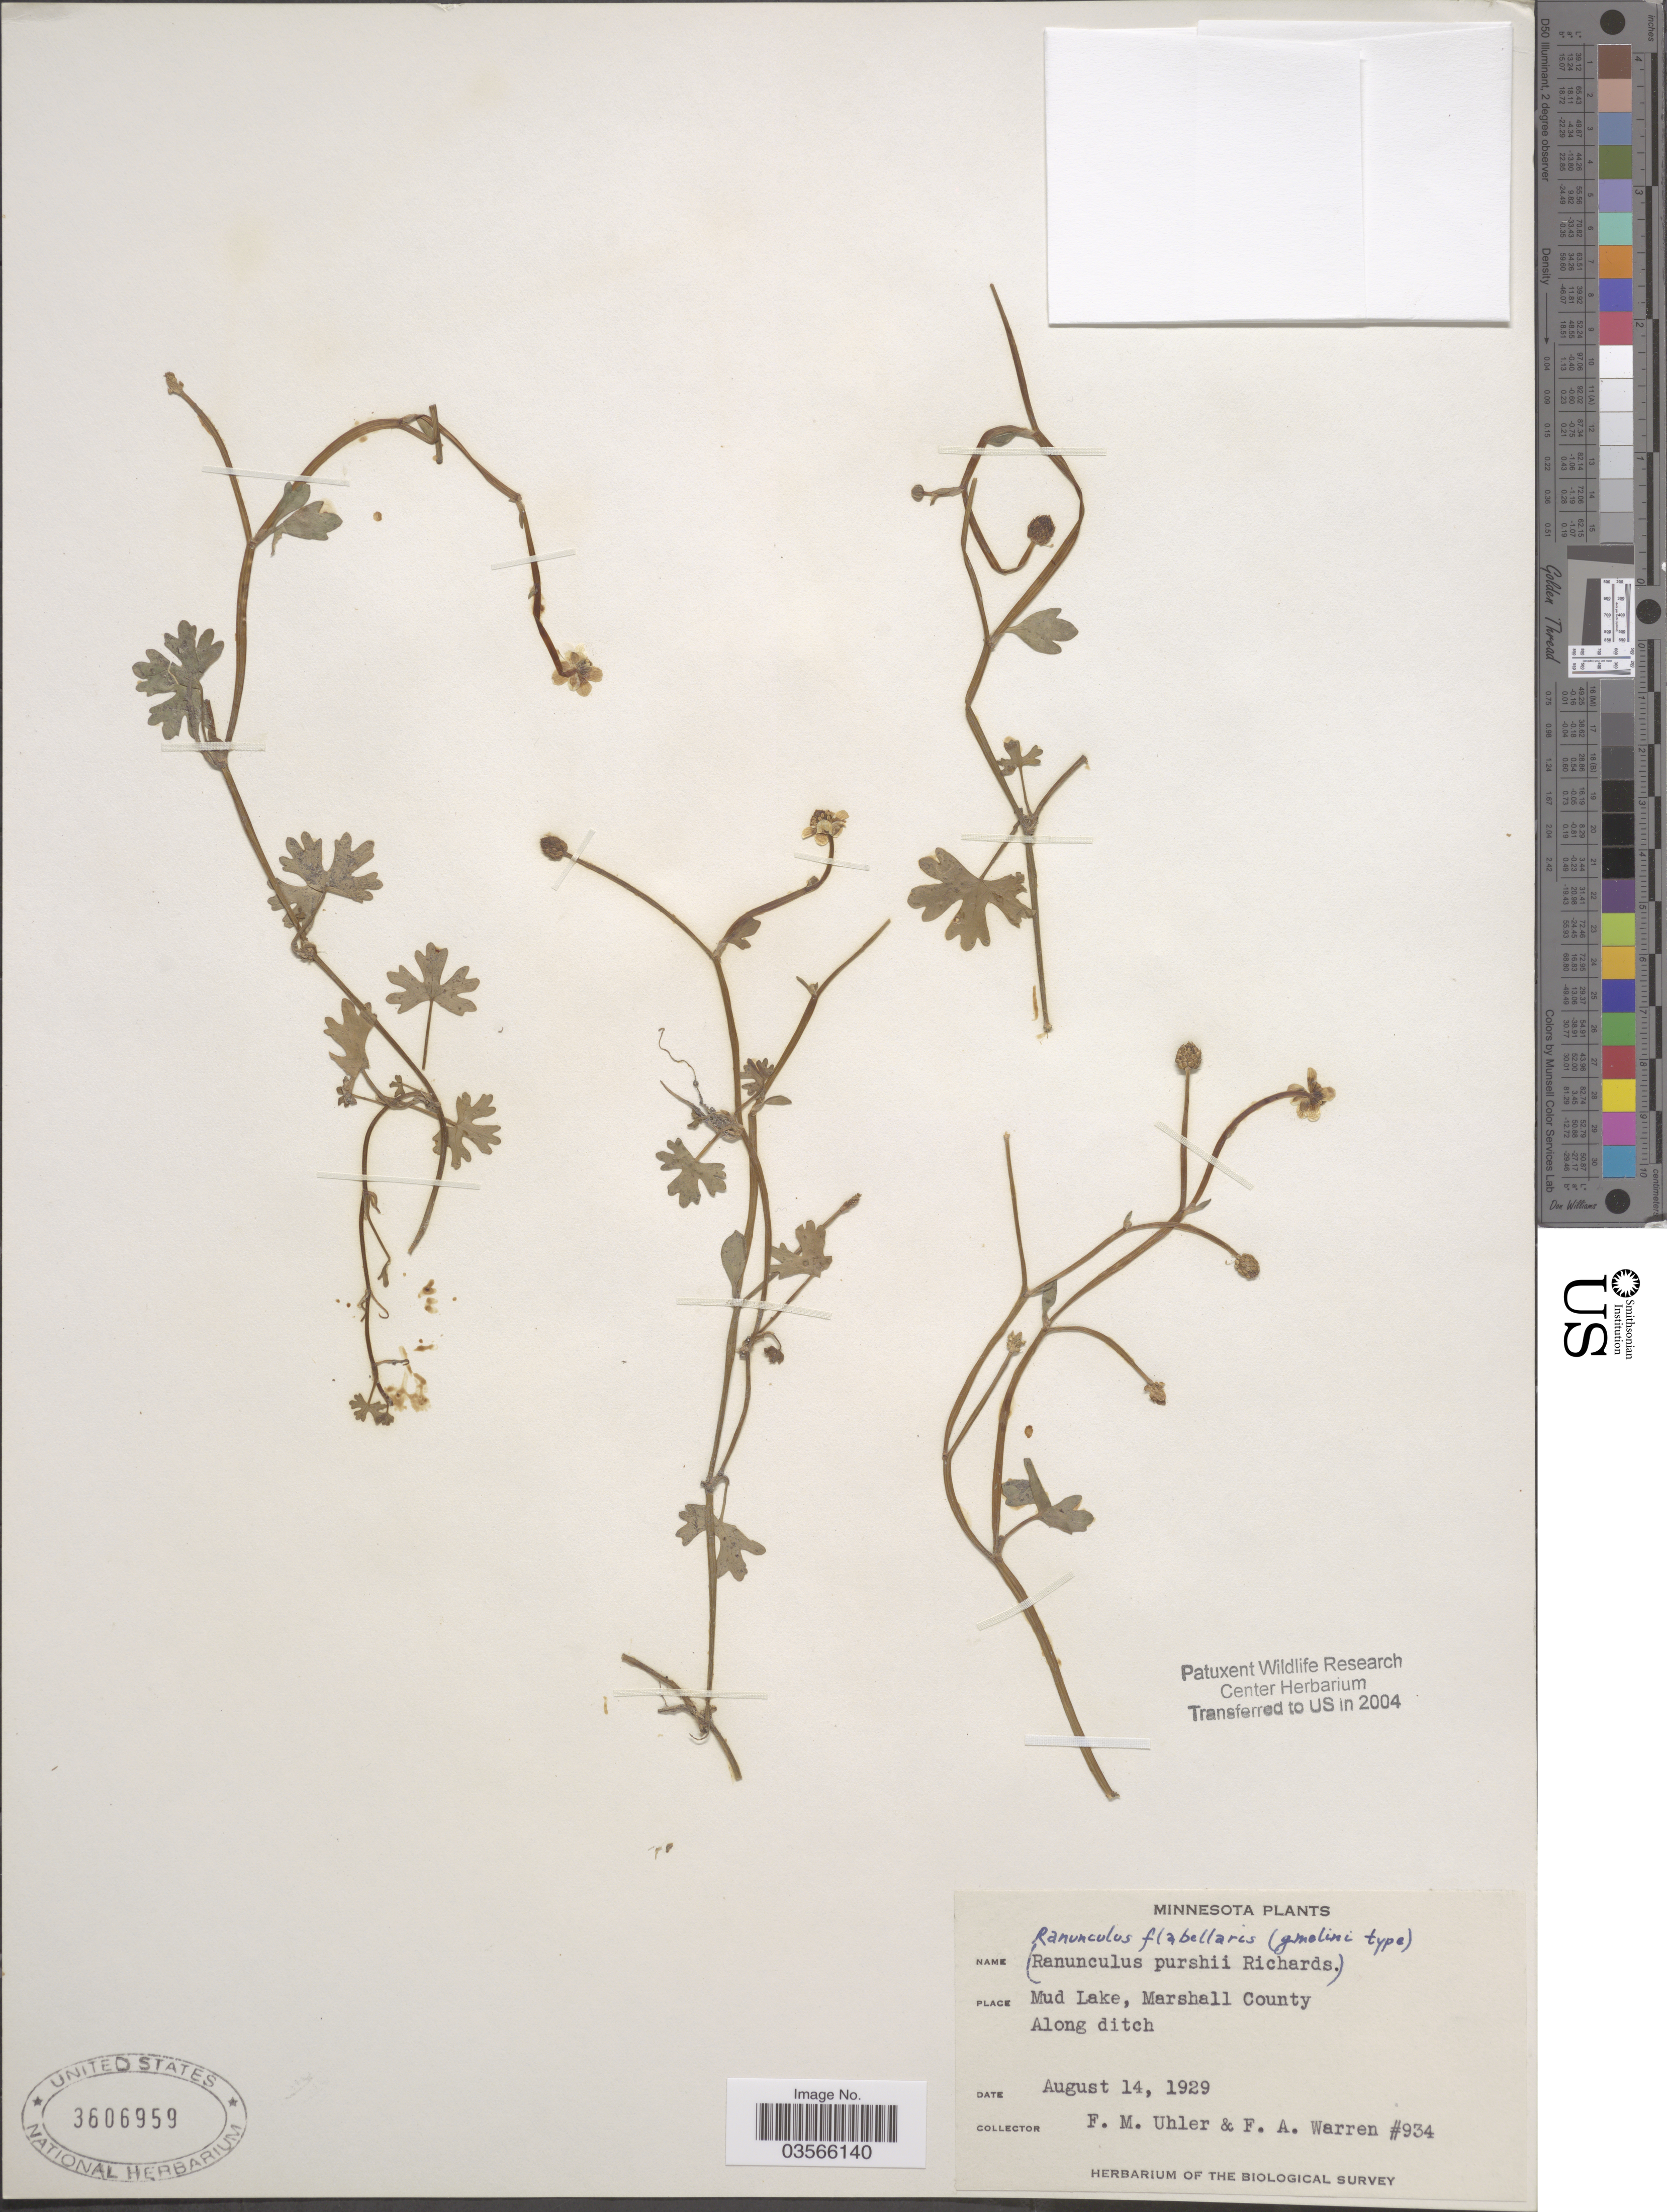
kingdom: Plantae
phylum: Tracheophyta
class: Magnoliopsida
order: Ranunculales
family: Ranunculaceae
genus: Ranunculus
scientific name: Ranunculus flabellaris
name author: Raf.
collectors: F. M. Uhler & F. Warren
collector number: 934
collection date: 1929-08-14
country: United States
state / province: Minnesota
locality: Mud Lake, Marshall County. Along ditch.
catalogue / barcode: US 3606959